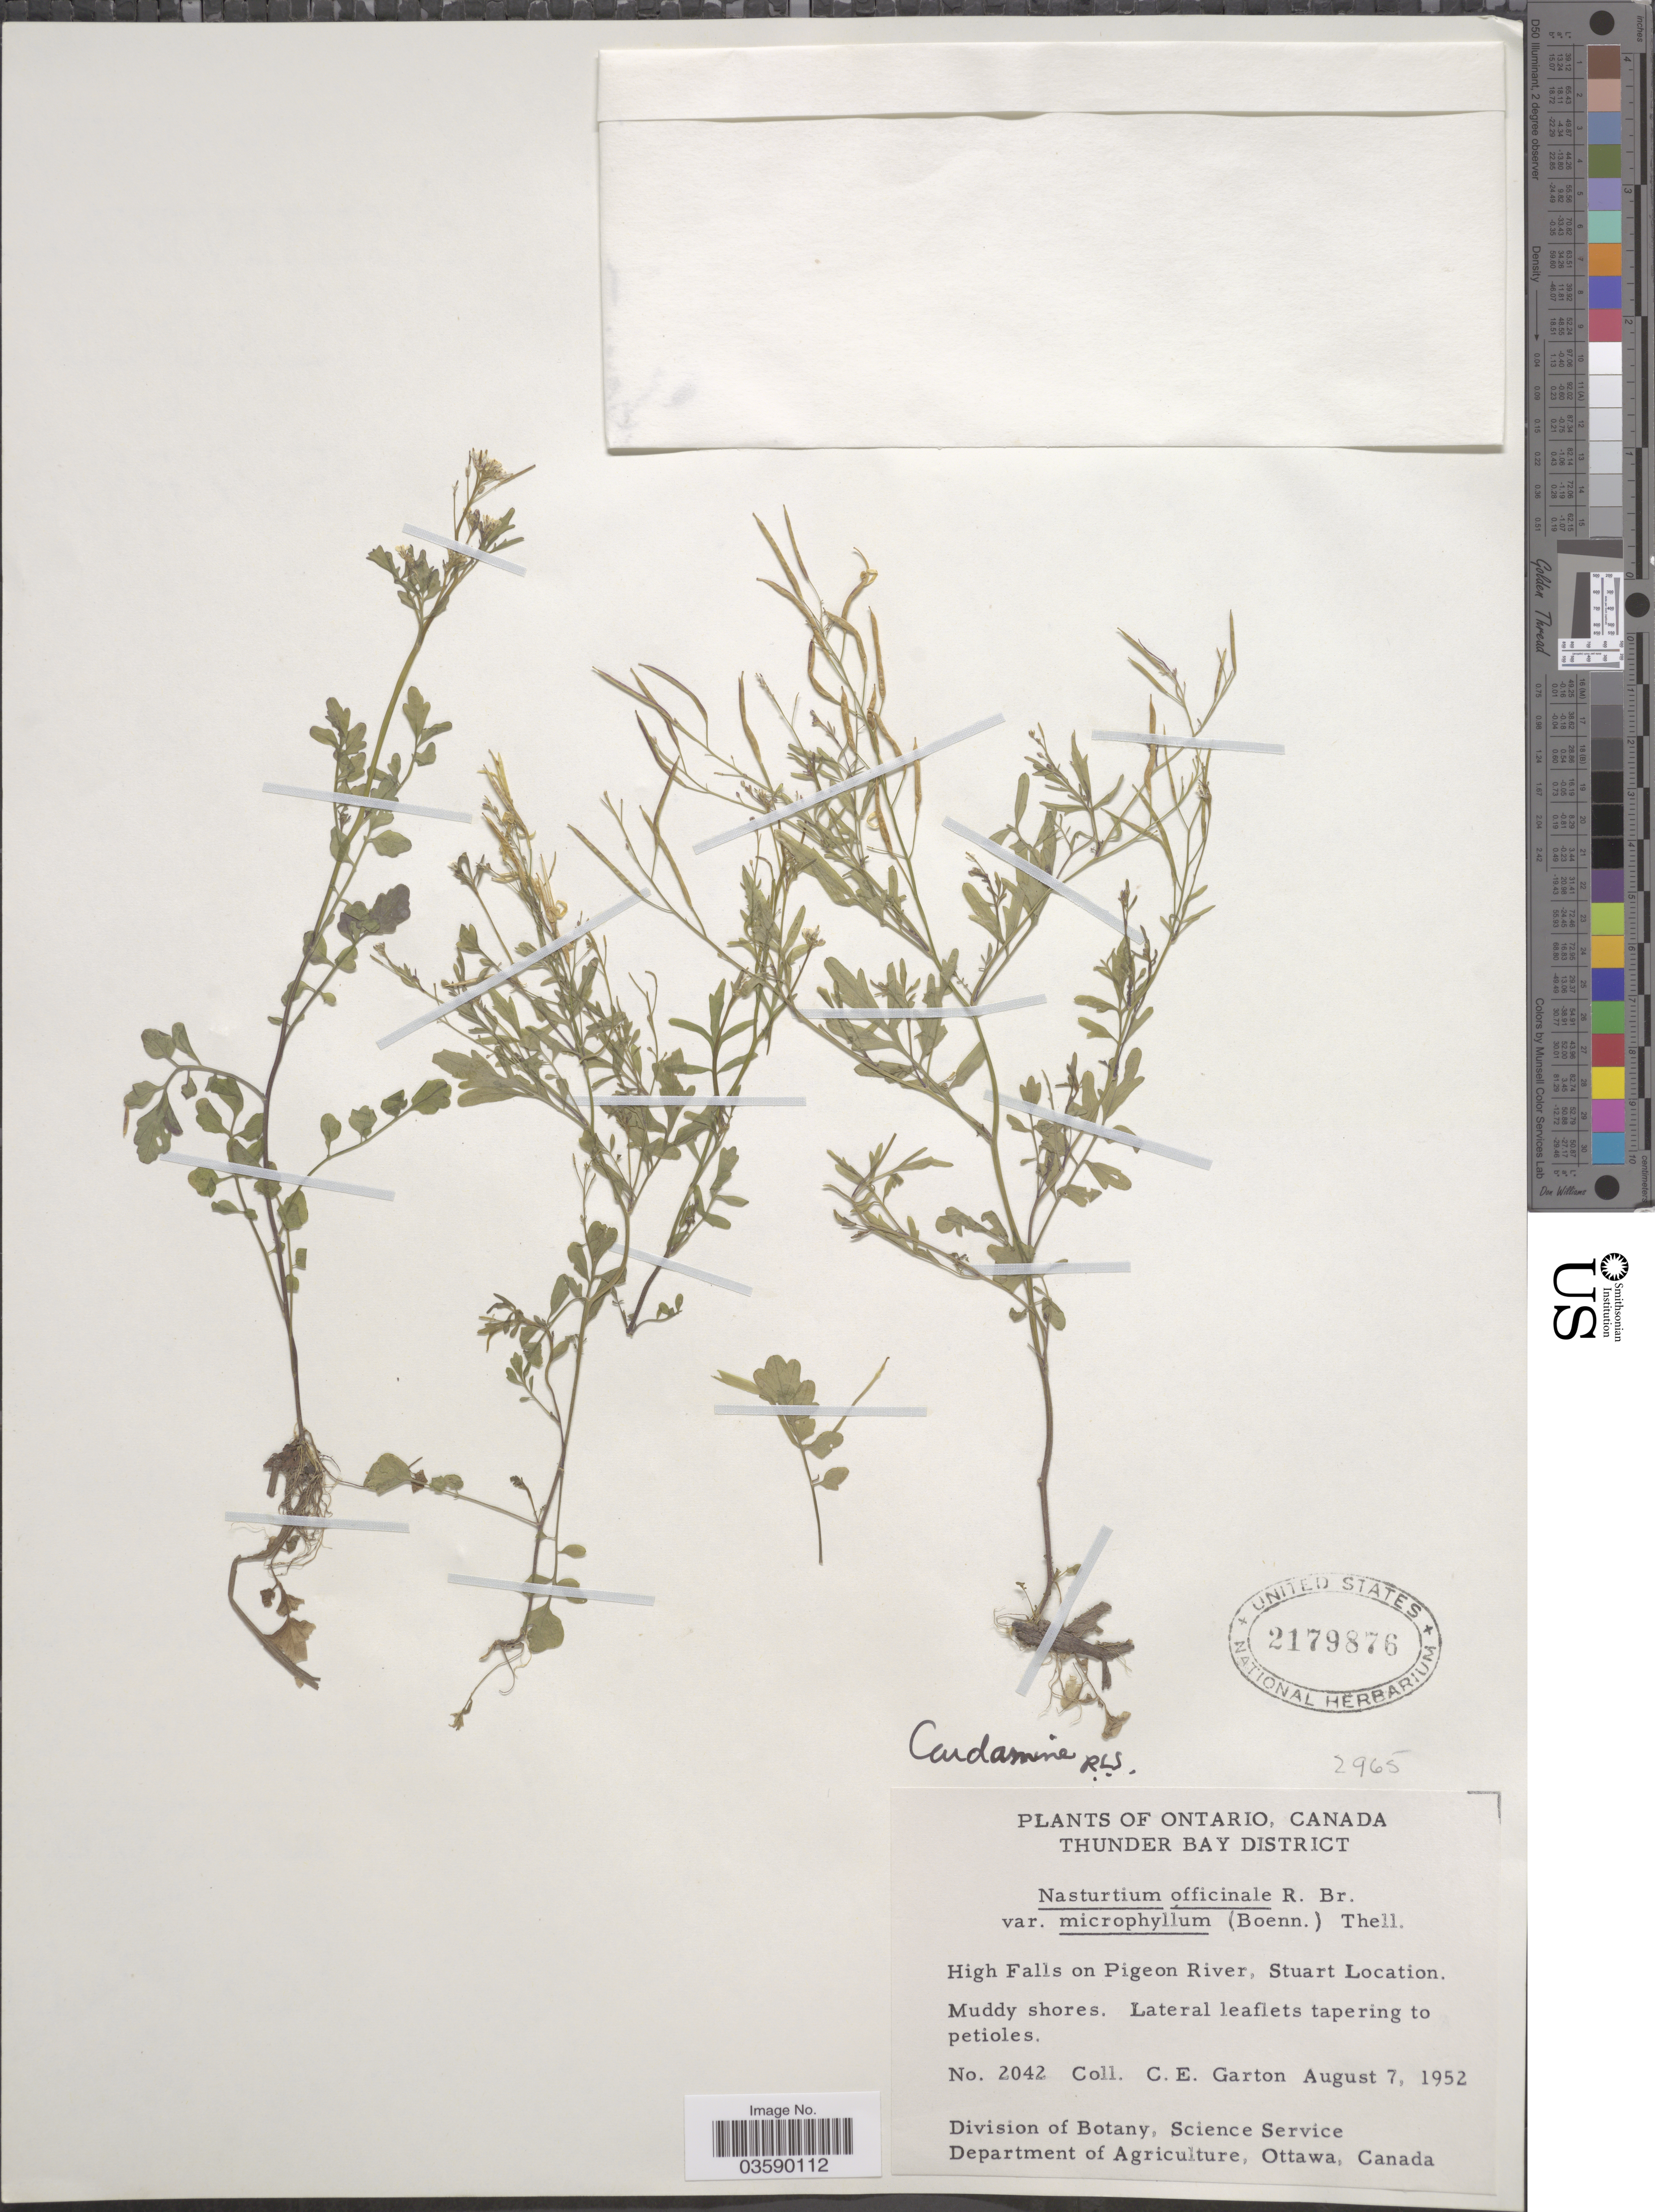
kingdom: Plantae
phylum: Tracheophyta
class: Magnoliopsida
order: Brassicales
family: Brassicaceae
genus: Cardamine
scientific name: Cardamine sp.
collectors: C. E. Garton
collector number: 2042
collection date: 1952-08-07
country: Canada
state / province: Ontario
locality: Thunder Bay District. High Falls on Pigeon River, Stuart Location.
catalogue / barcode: US 2179876